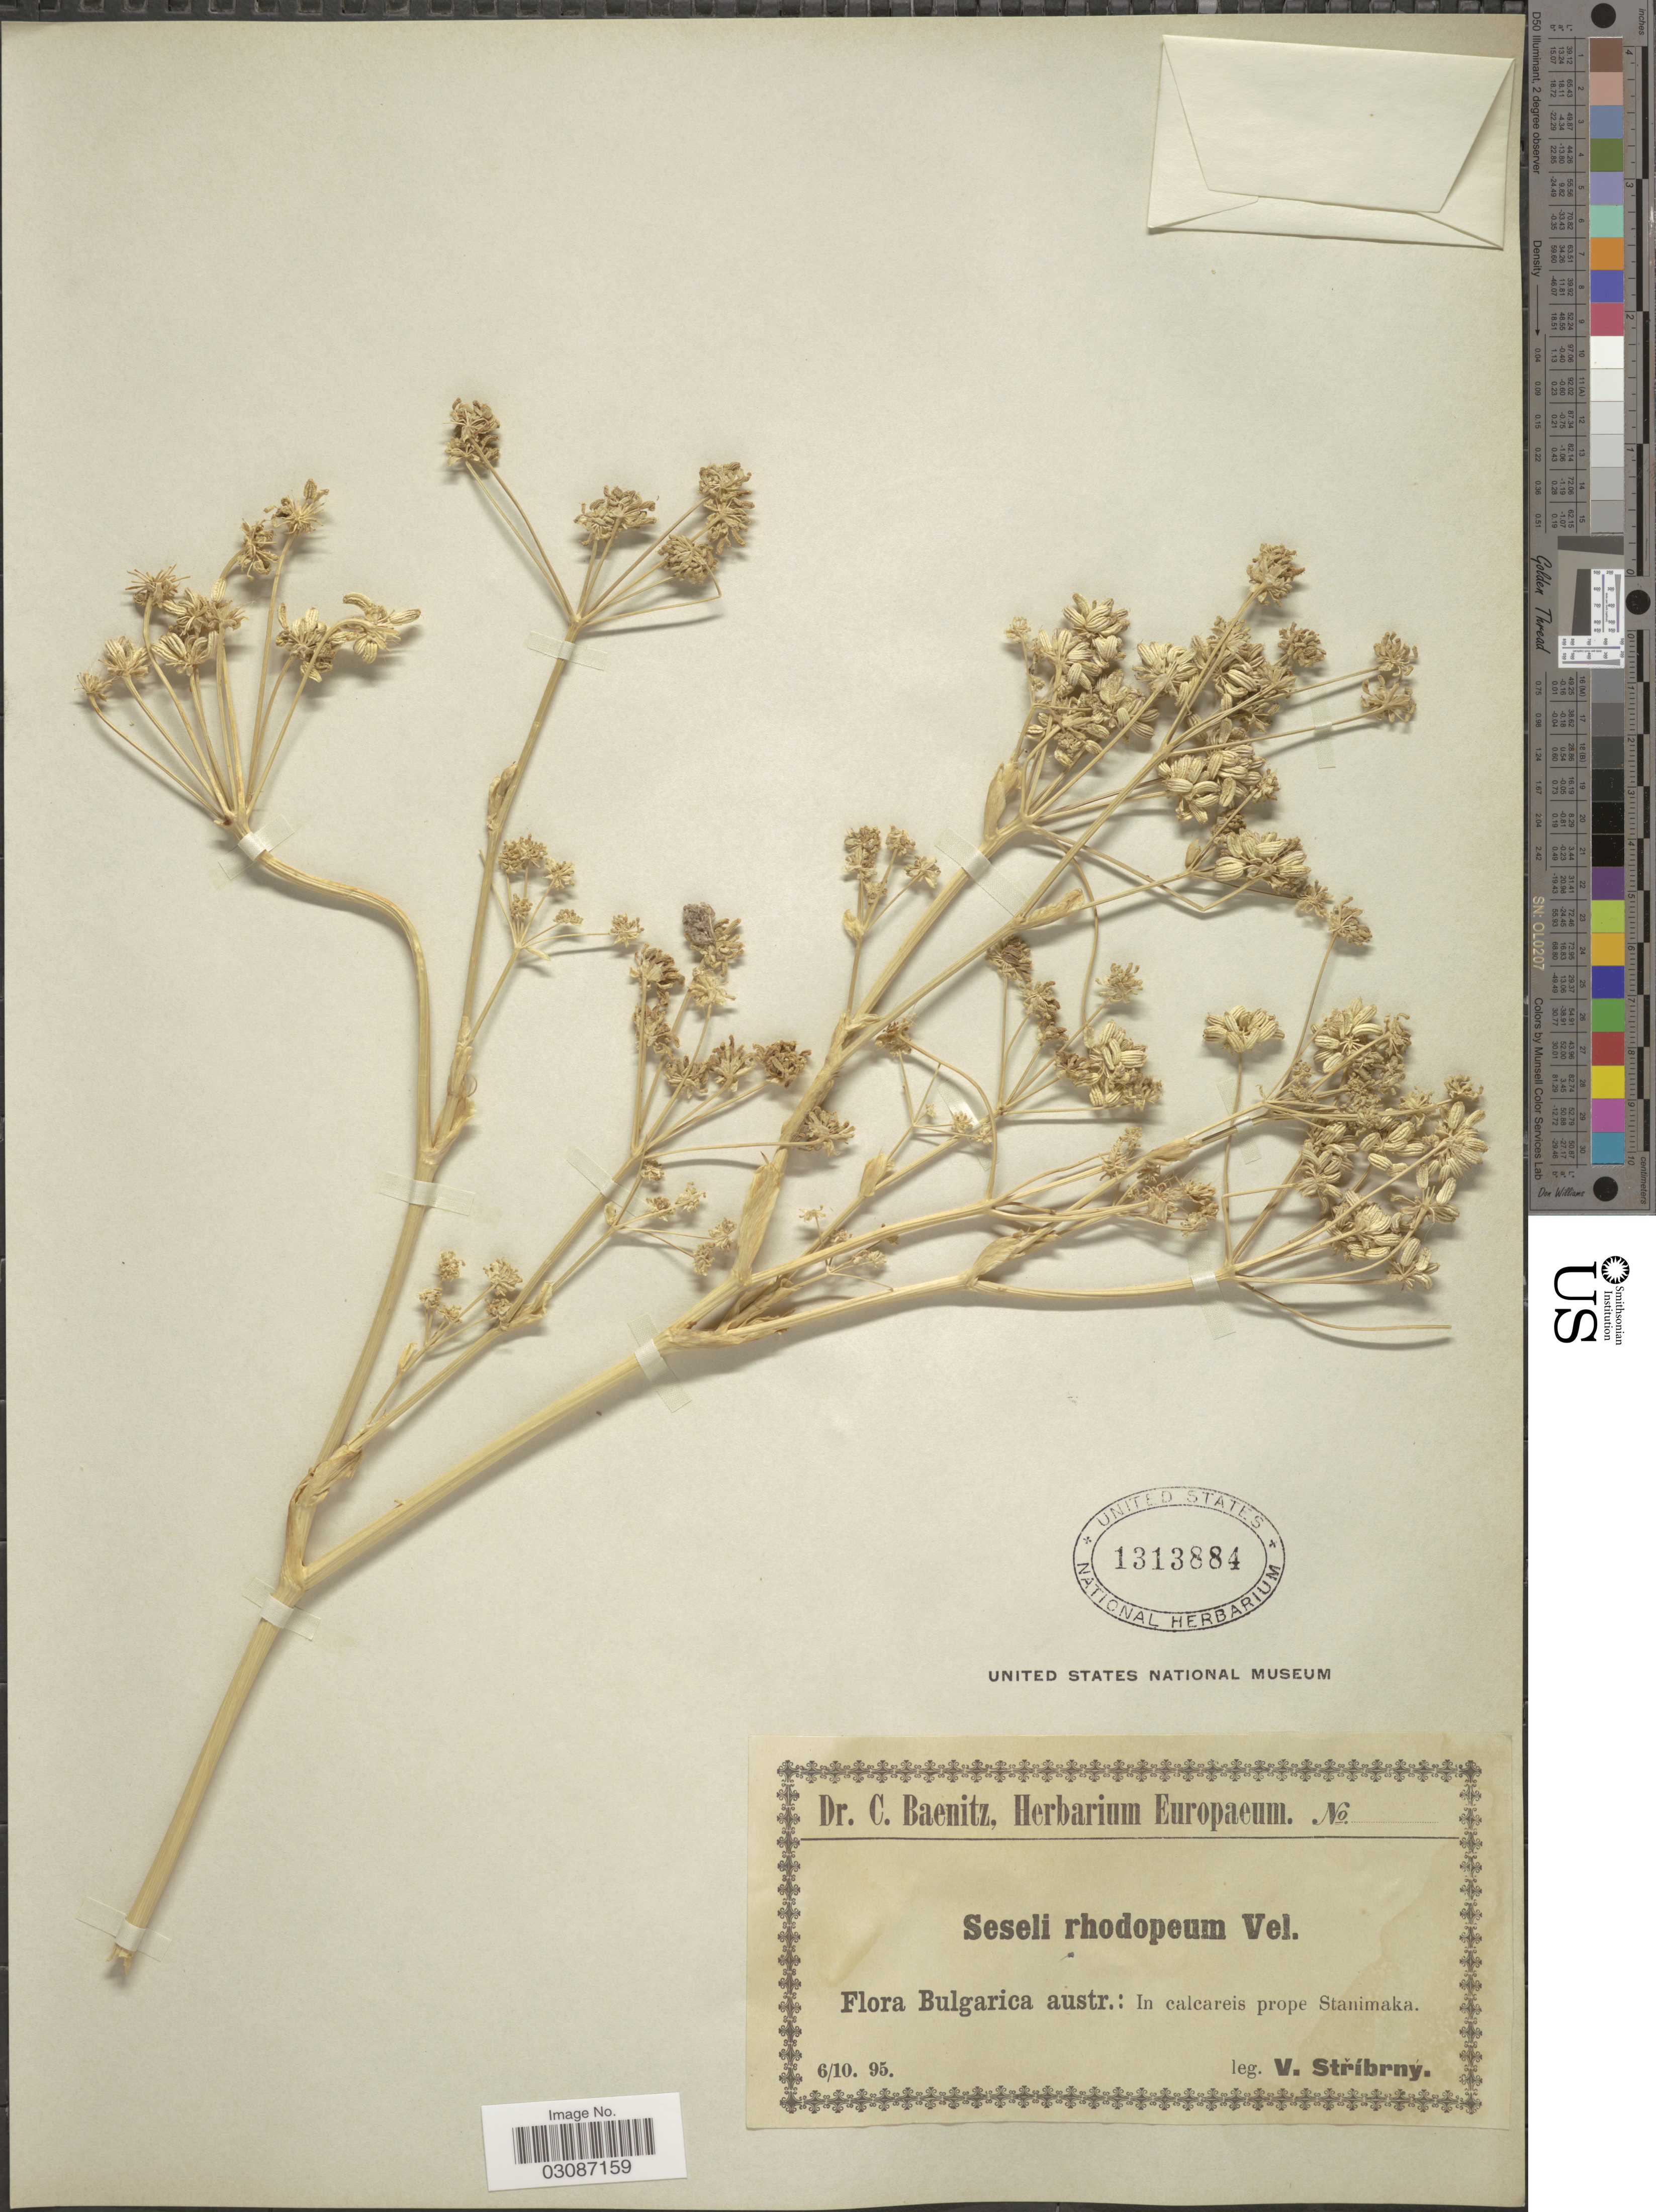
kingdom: Plantae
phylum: Tracheophyta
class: Magnoliopsida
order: Apiales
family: Apiaceae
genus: Seseli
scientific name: Seseli rhodopeum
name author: Velen.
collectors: V. Stribrny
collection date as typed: Transcribed d/m/y: 6/10/95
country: Bulgaria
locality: Bulgarica austr.: In calcareis prope Stanimaka.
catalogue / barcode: US 1313884